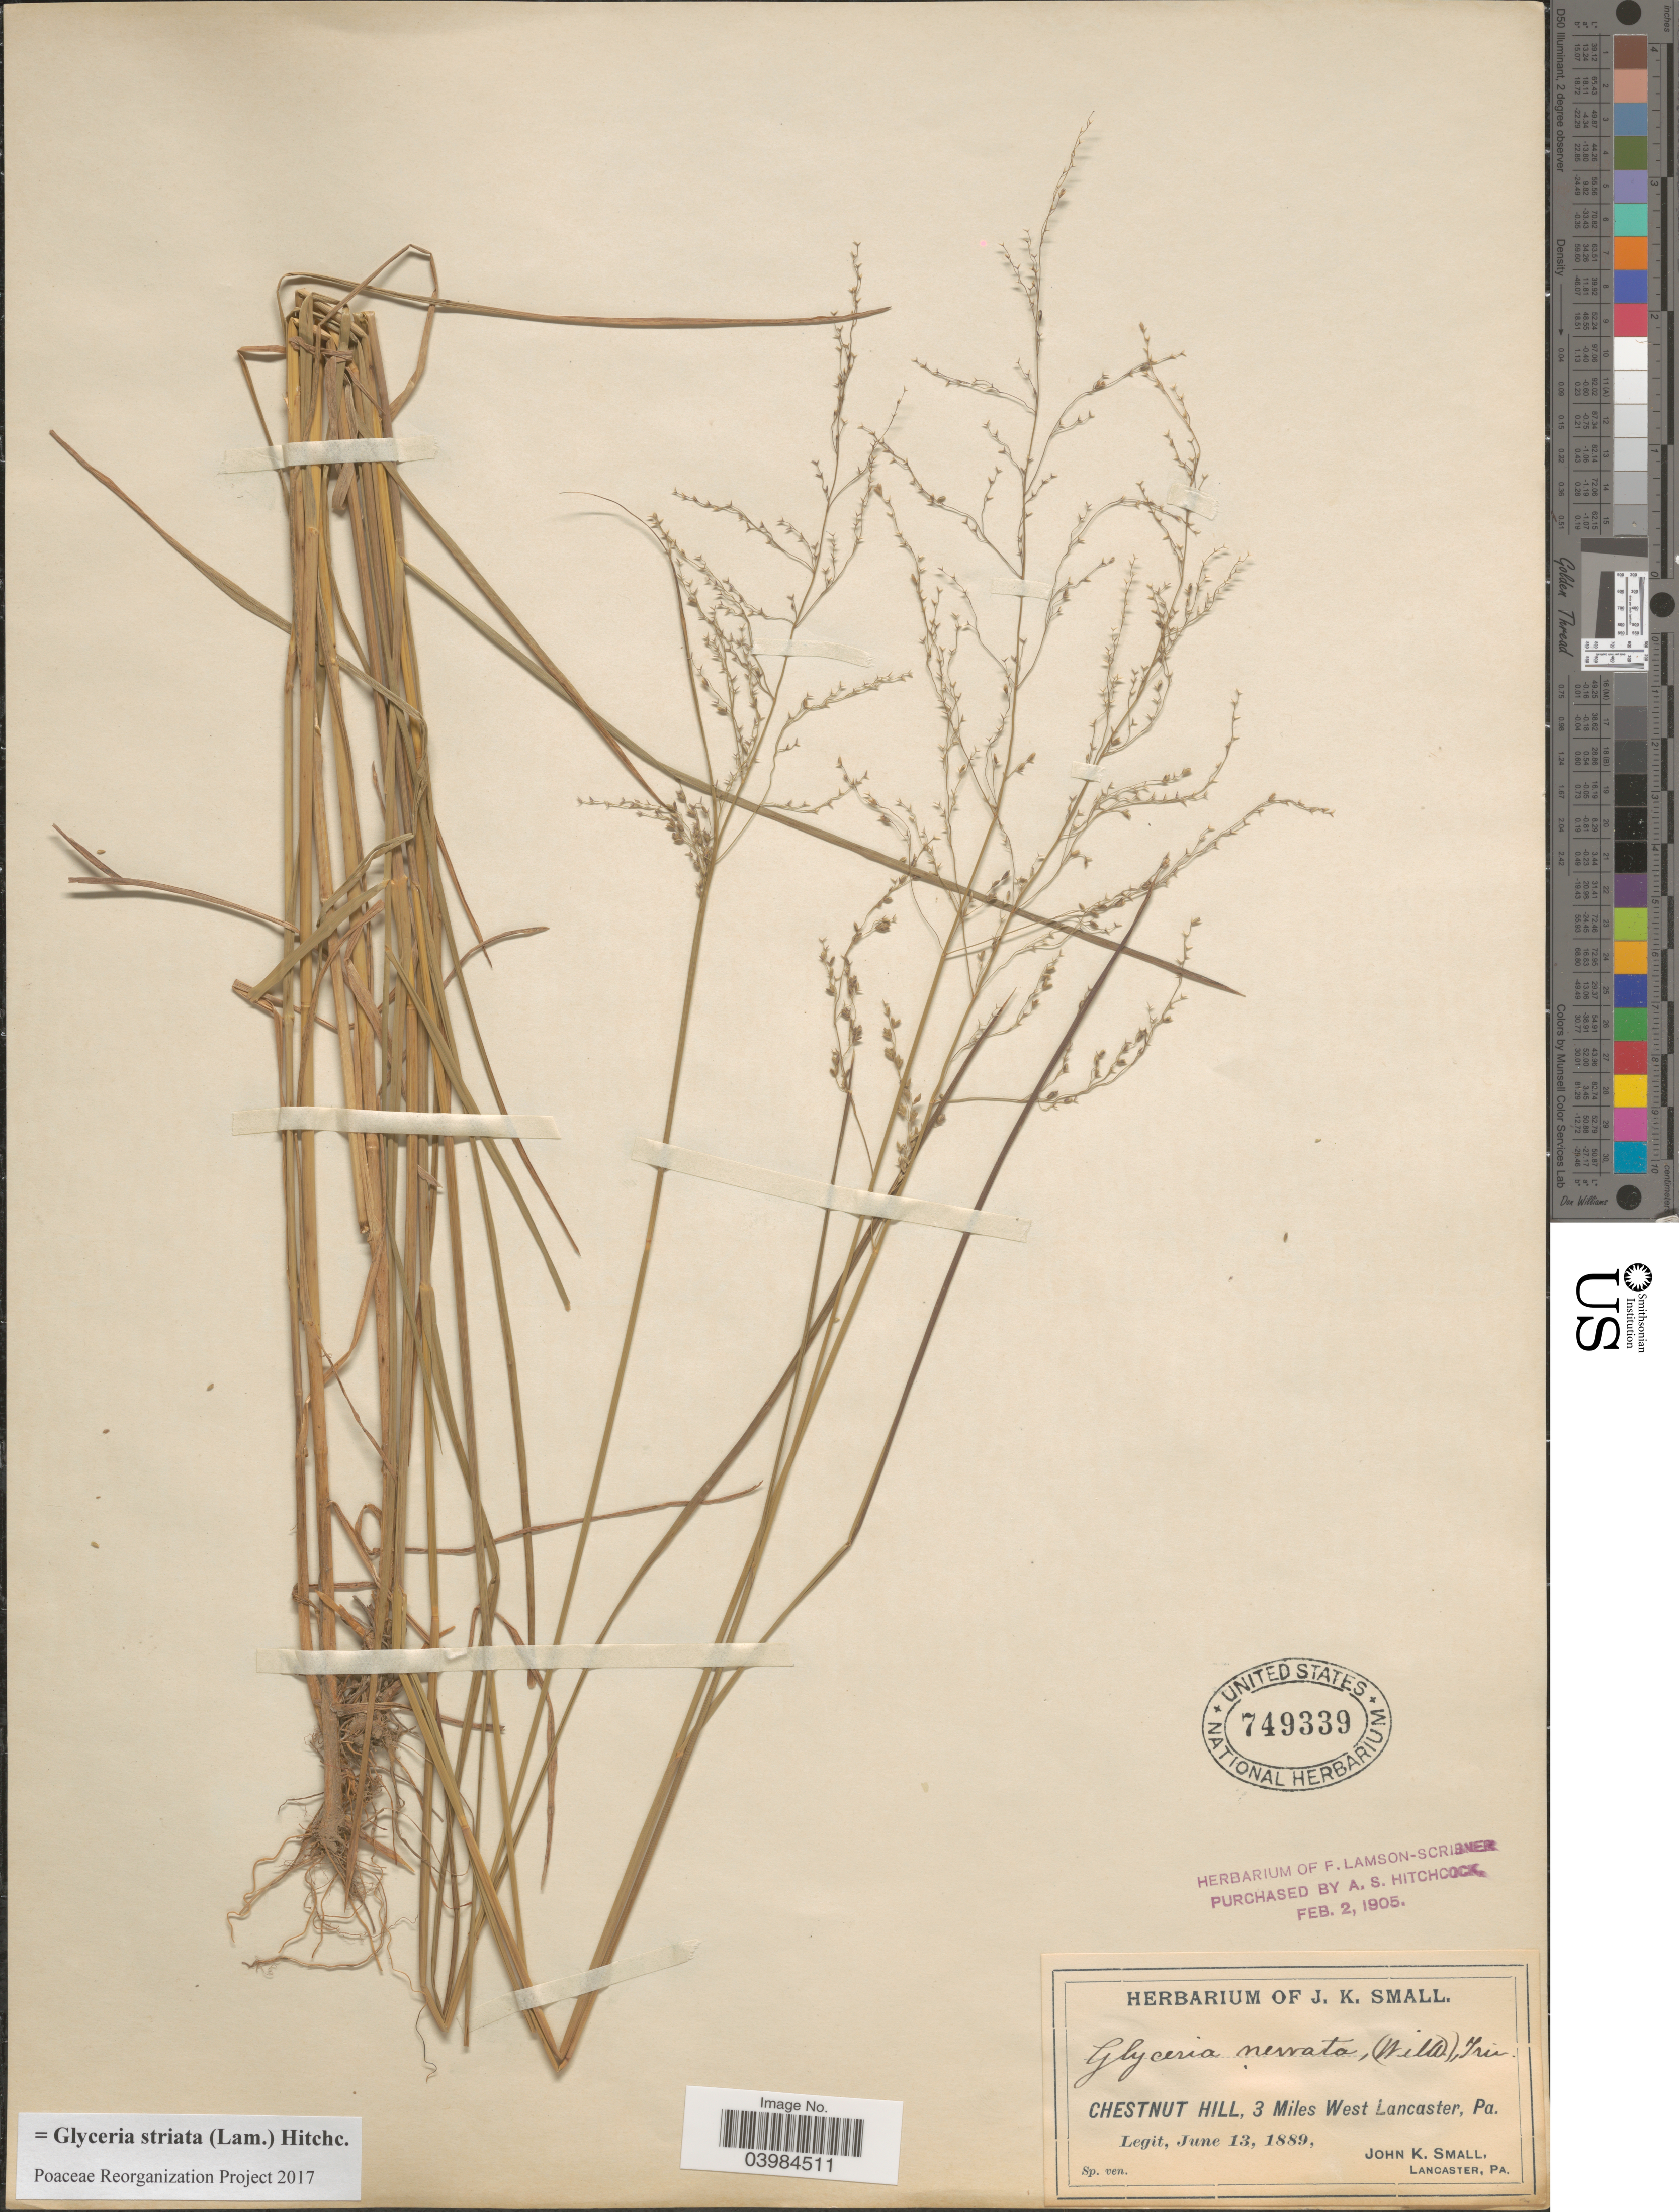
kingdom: Plantae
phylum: Tracheophyta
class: Liliopsida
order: Poales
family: Poaceae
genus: Glyceria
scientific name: Glyceria striata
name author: (Lam.) Hitchc.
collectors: J. K. Small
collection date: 1889-06-13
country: United States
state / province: Pennsylvania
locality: Chestnut Hill, 3 Miles West Lancaster.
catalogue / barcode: US 749339